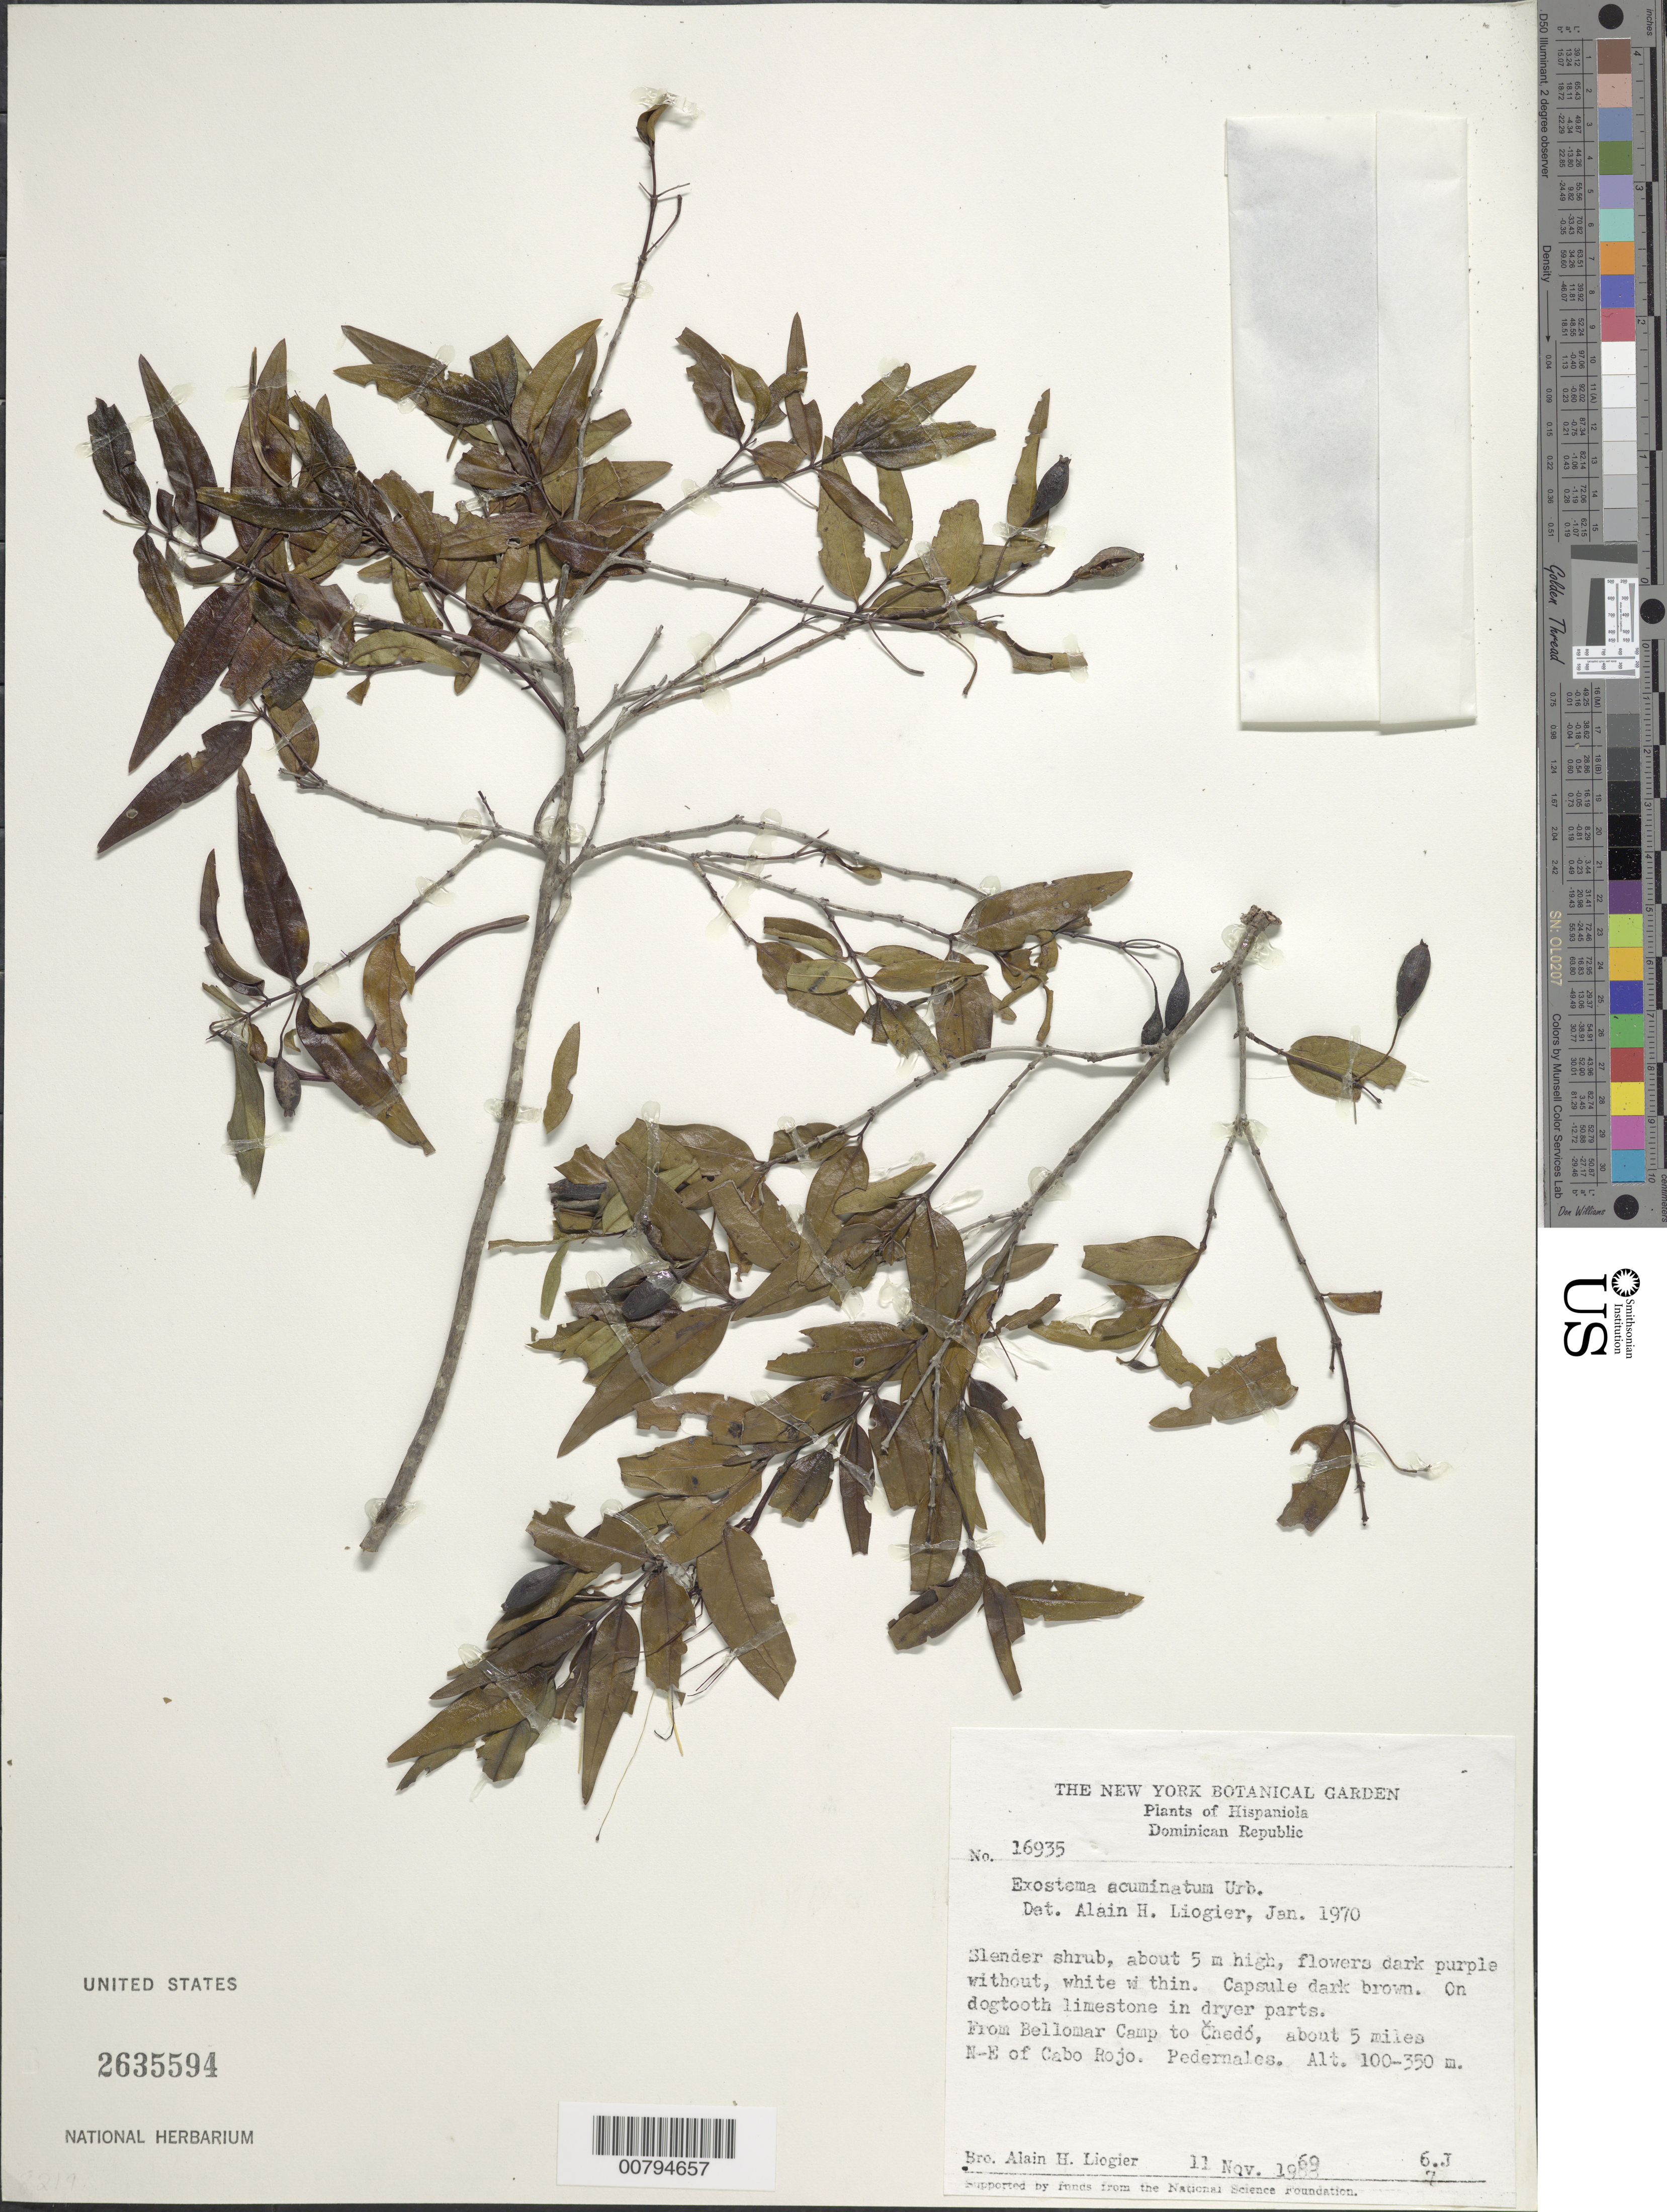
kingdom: Plantae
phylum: Tracheophyta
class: Magnoliopsida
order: Gentianales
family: Rubiaceae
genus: Exostema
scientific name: Exostema acuminatum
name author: Urb.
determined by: Liogier, Alain H.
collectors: A. H. Liogier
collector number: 16935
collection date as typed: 11 Nov 1969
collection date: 1969-11-11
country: Dominican Republic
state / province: Pedernales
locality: From Bellomar Camp to Chedo, about 5 miles NE of Cabo Rojo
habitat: On dogtooth limestone in dryer parts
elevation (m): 100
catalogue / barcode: US 2635594